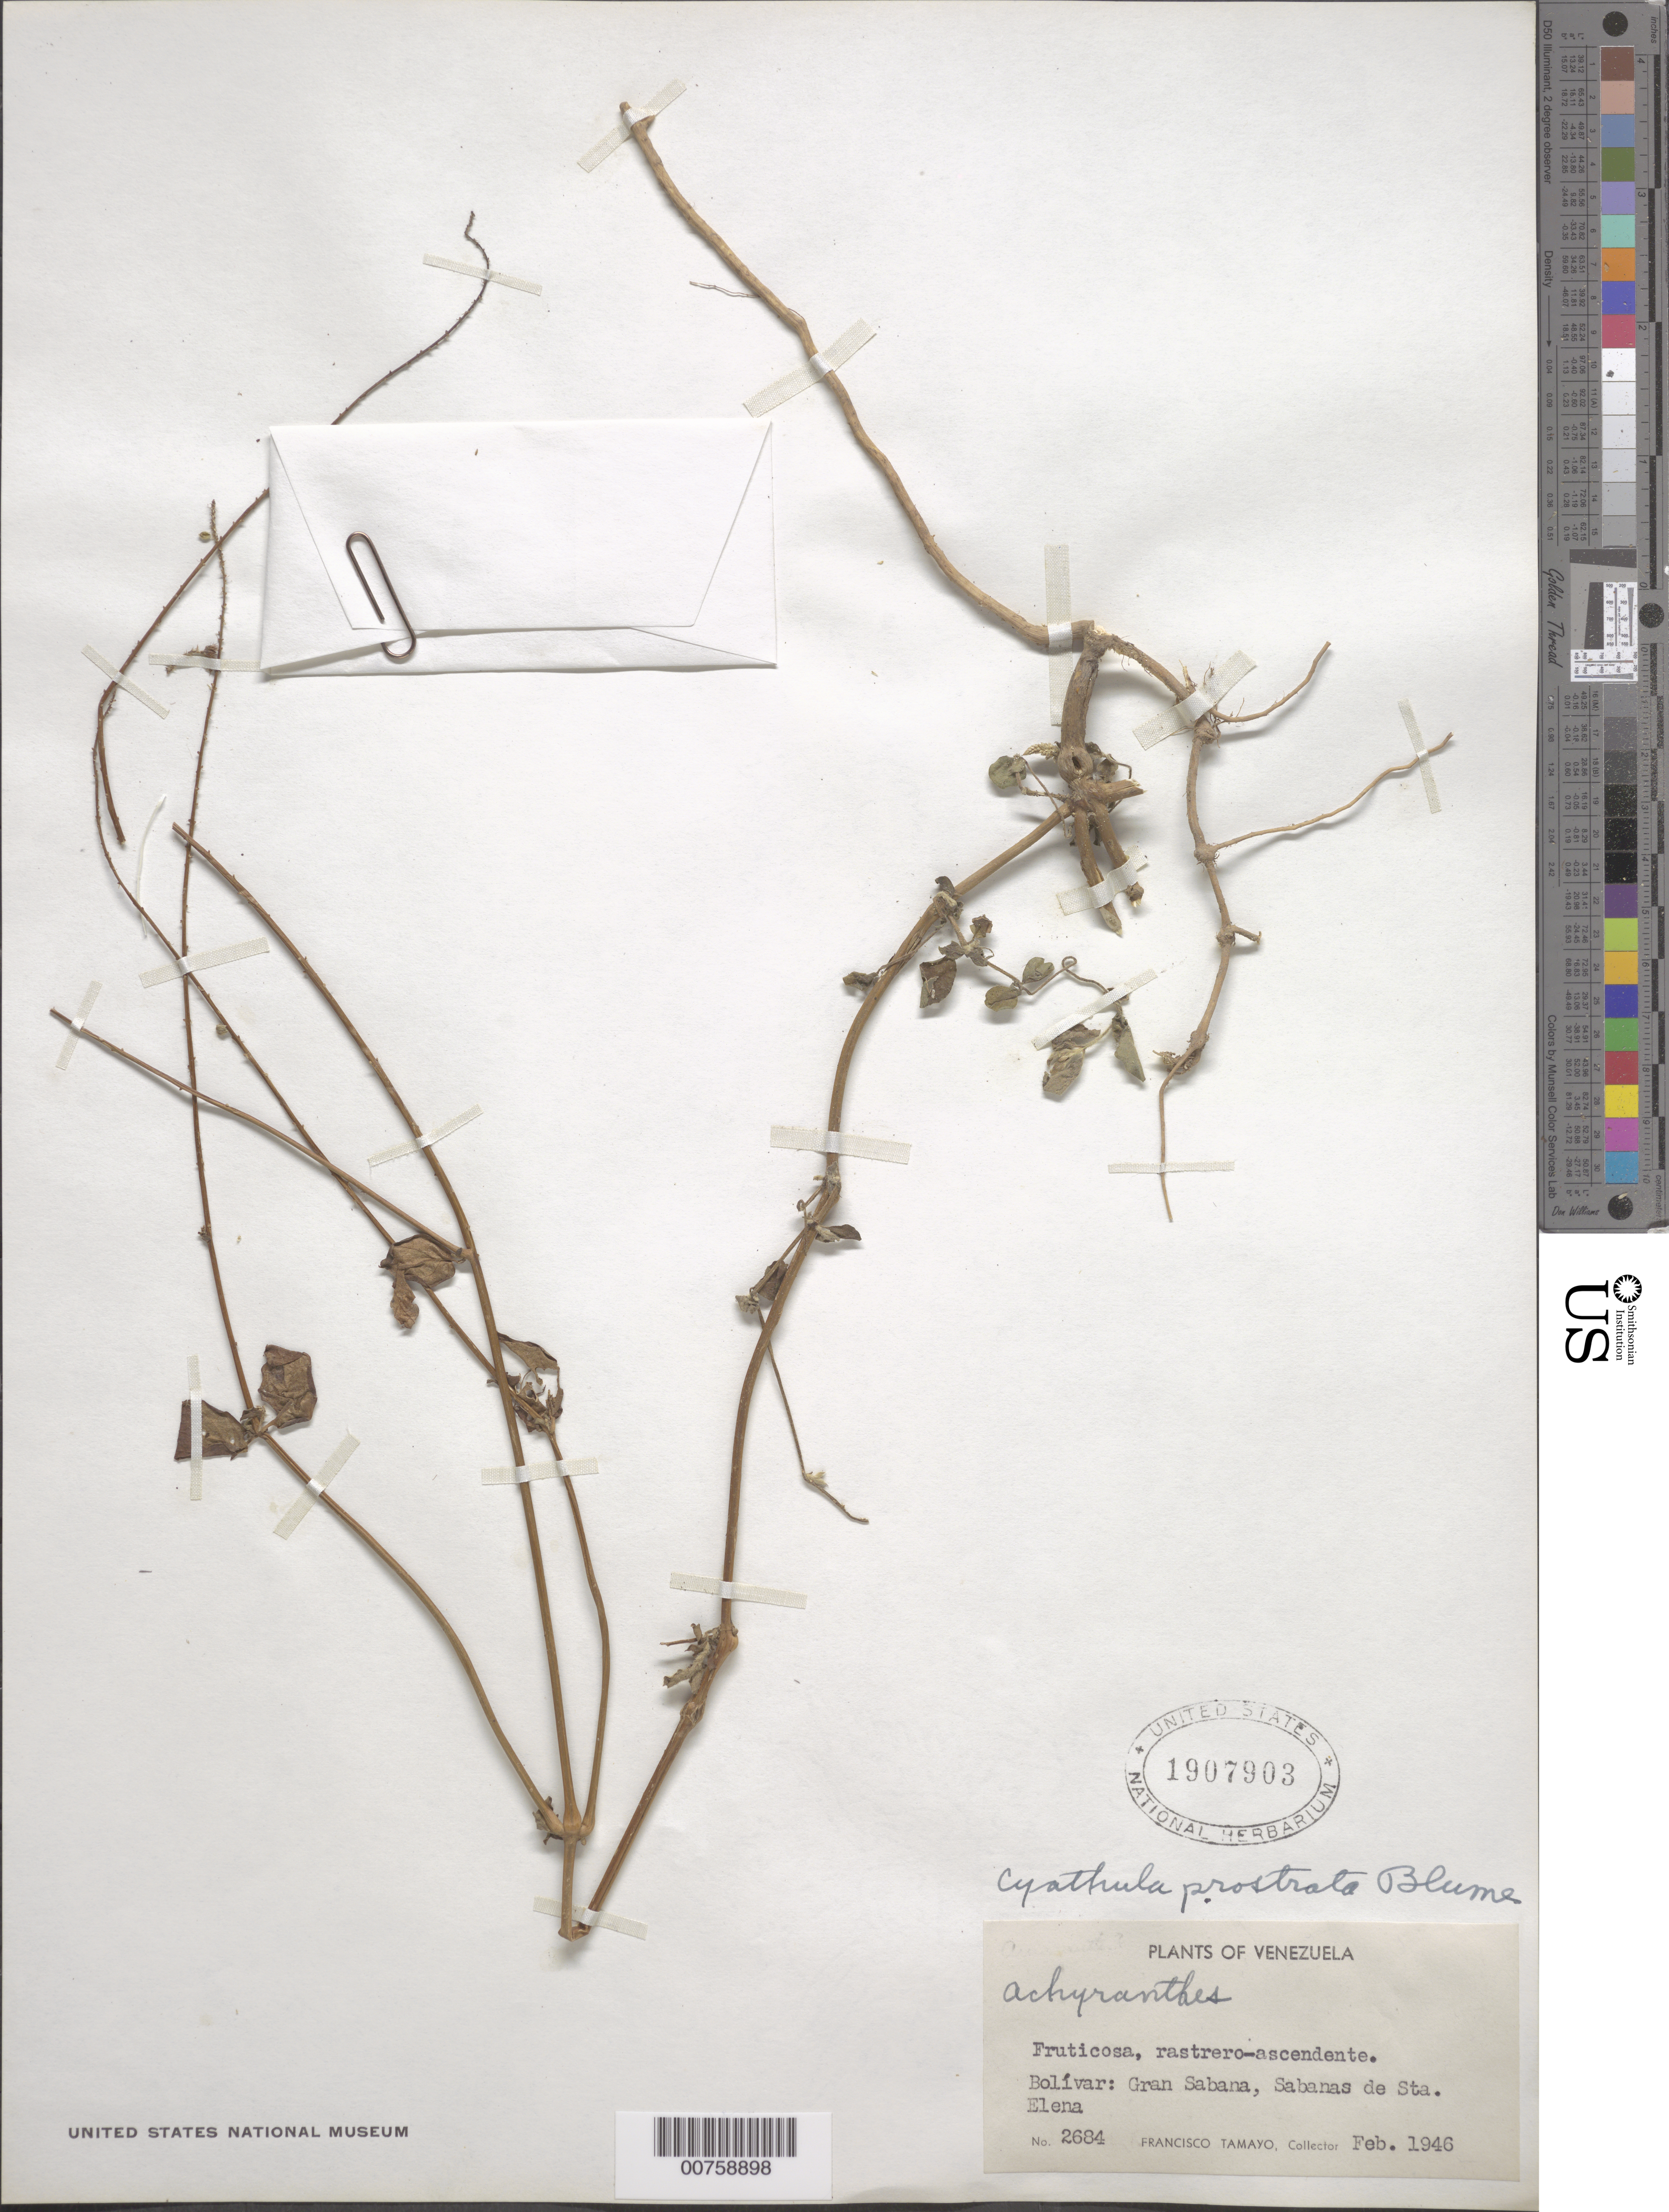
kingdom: Plantae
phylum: Tracheophyta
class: Magnoliopsida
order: Caryophyllales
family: Amaranthaceae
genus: Cyathula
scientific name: Cyathula prostrata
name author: (L.) Blume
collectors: F. Tamayo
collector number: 2684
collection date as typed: Feb-46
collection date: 1946-02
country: Venezuela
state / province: Bolívar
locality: Gran Sabana, Sta. Elena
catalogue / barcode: US 1907903